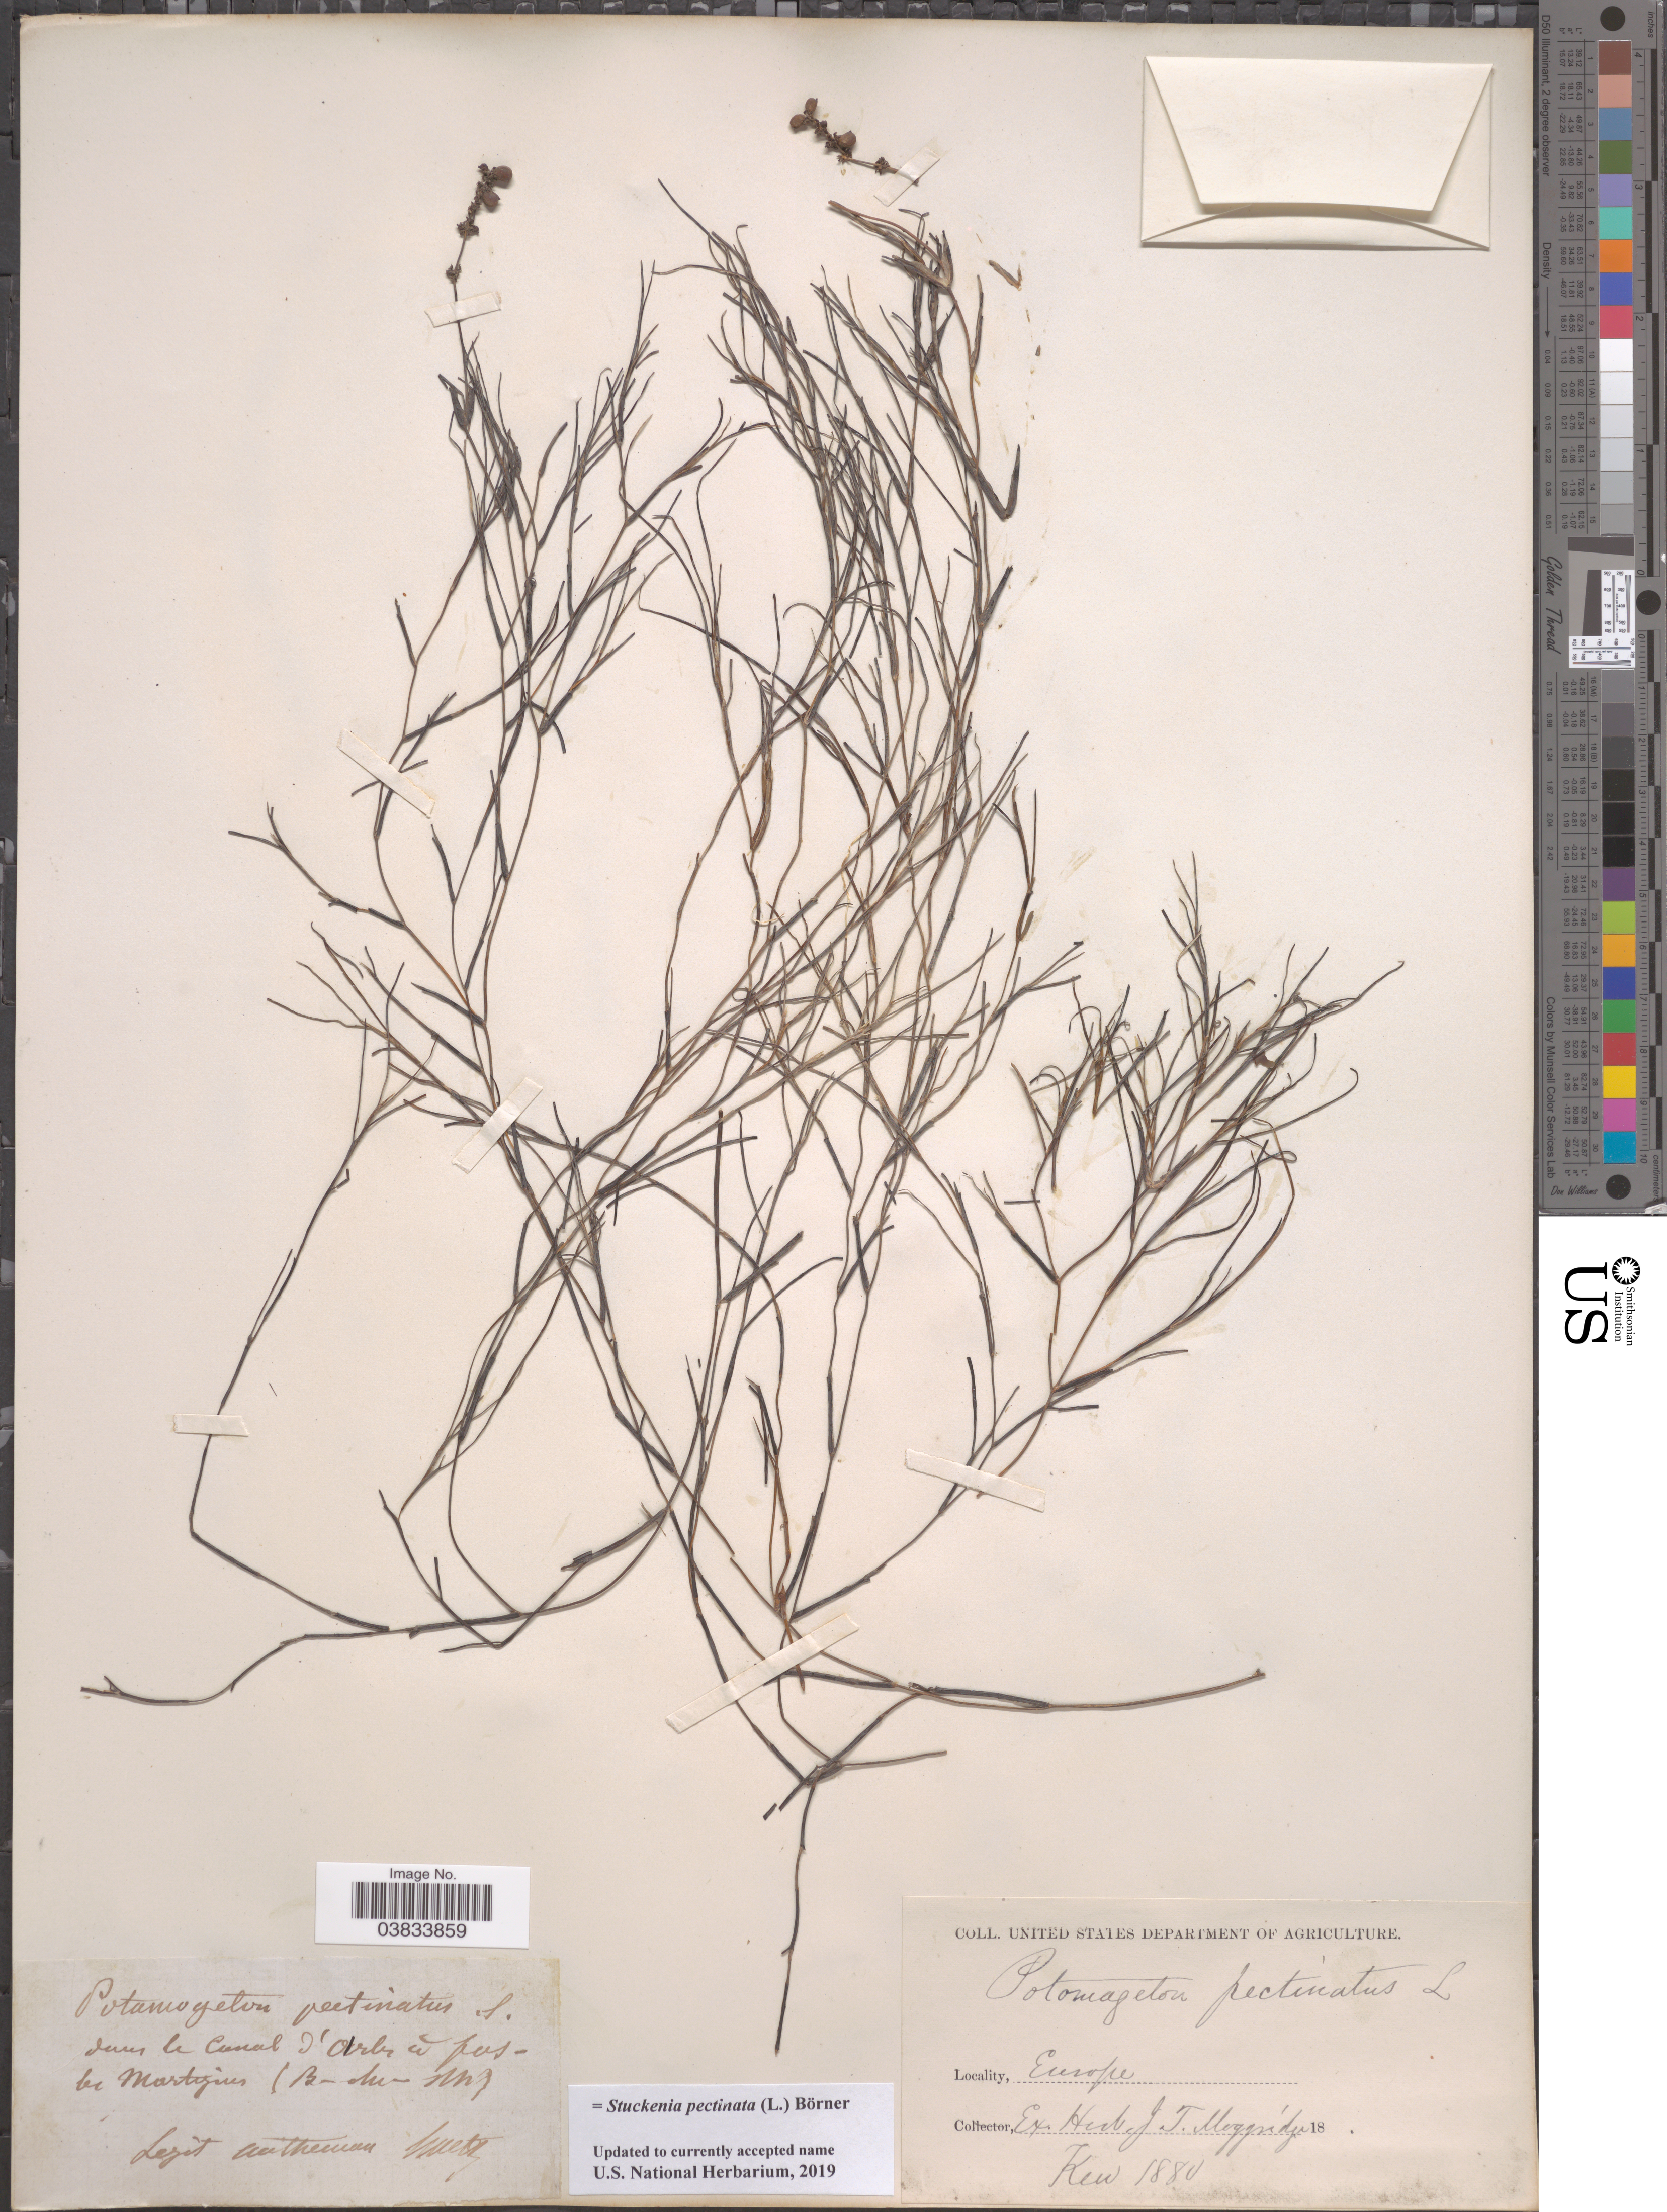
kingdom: Plantae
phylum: Tracheophyta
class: Liliopsida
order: Alismatales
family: Potamogetonaceae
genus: Stuckenia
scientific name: Stuckenia pectinata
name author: (L.) Börner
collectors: ex herb. J.T. Moggridge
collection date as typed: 18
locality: Europe. Dans le coral [interpreted] l'Orbr [interpreted] á posbi [interpreted] Martiguez [interpreted]. (B-du-NN) [interpreted].